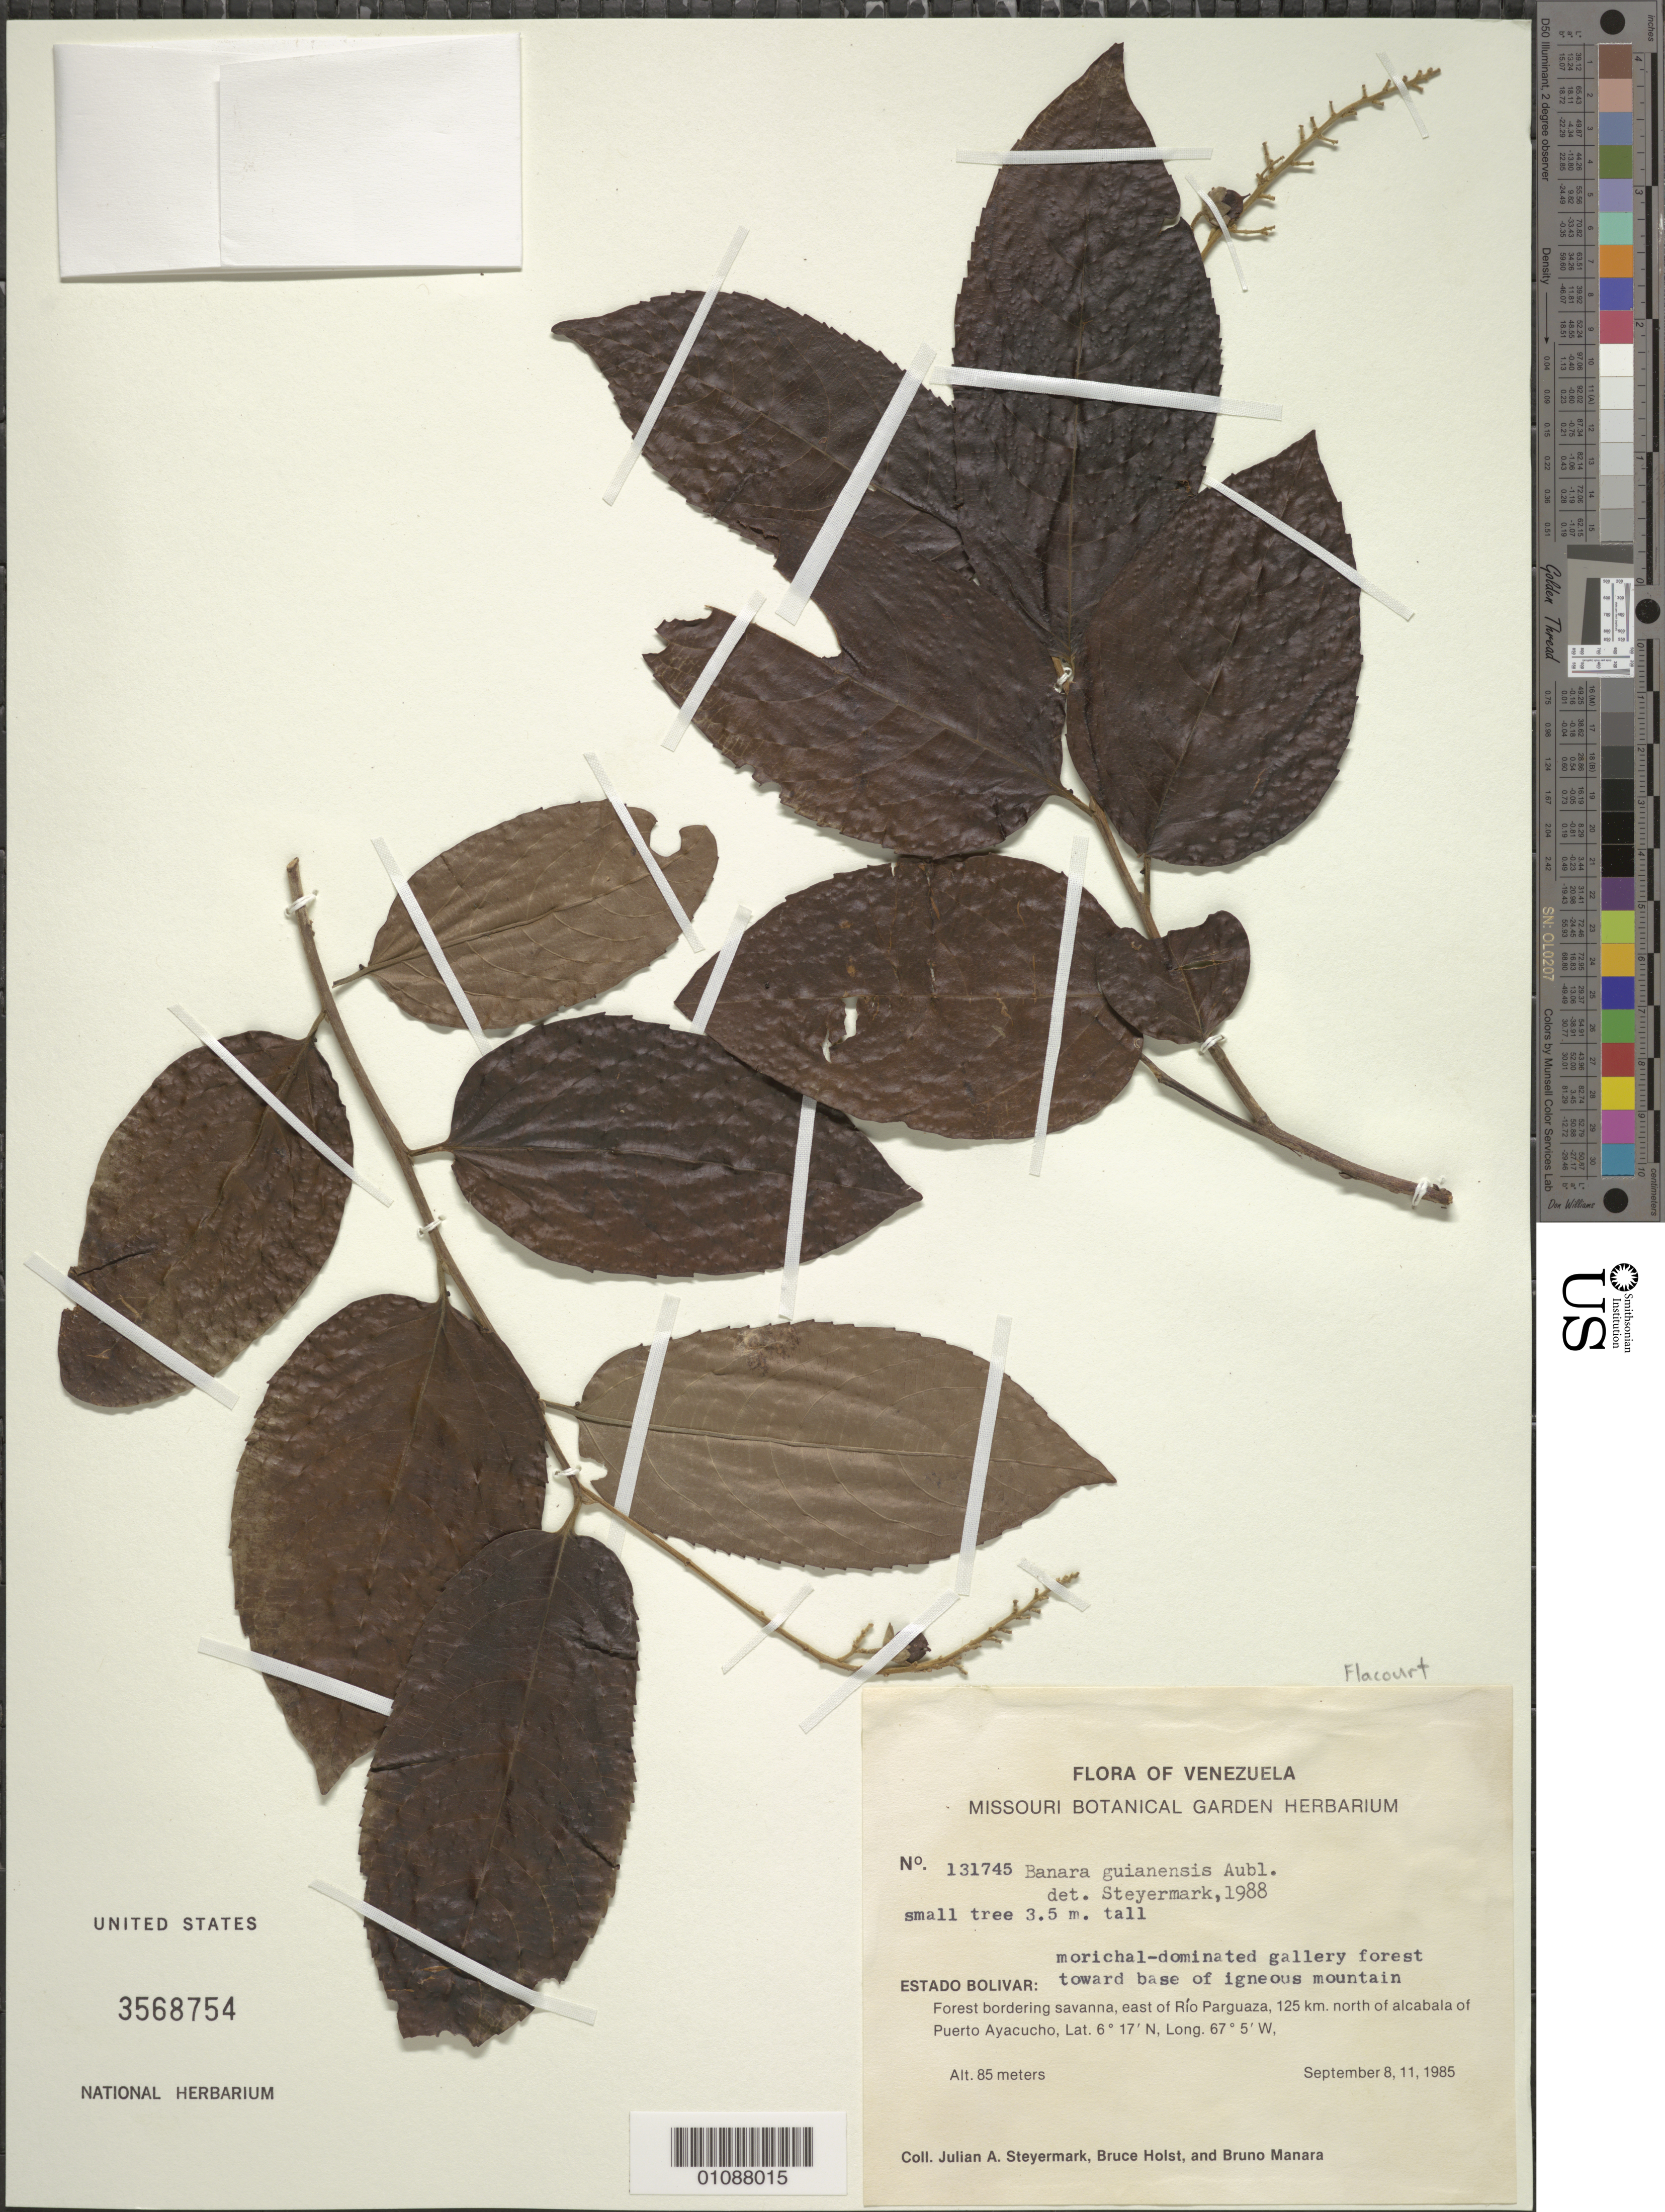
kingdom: Plantae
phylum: Tracheophyta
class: Magnoliopsida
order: Malpighiales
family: Salicaceae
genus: Banara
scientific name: Banara guianensis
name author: Aubl.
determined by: Steyermark, Julian A., (VEN)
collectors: J. Steyermark, B. Holst & B. Manara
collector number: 131745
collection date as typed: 8-Sep-85 to 11-Sep-85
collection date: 1985-09-08/1985-09-11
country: Venezuela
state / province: Bolívar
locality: Río Parguaza, 125 km N of alcabala of Puerto Ayacucho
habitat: Forest bordering savanna. Morichal-dominated gallery forest toward base of igneous moutnain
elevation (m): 85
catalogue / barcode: US 3568754